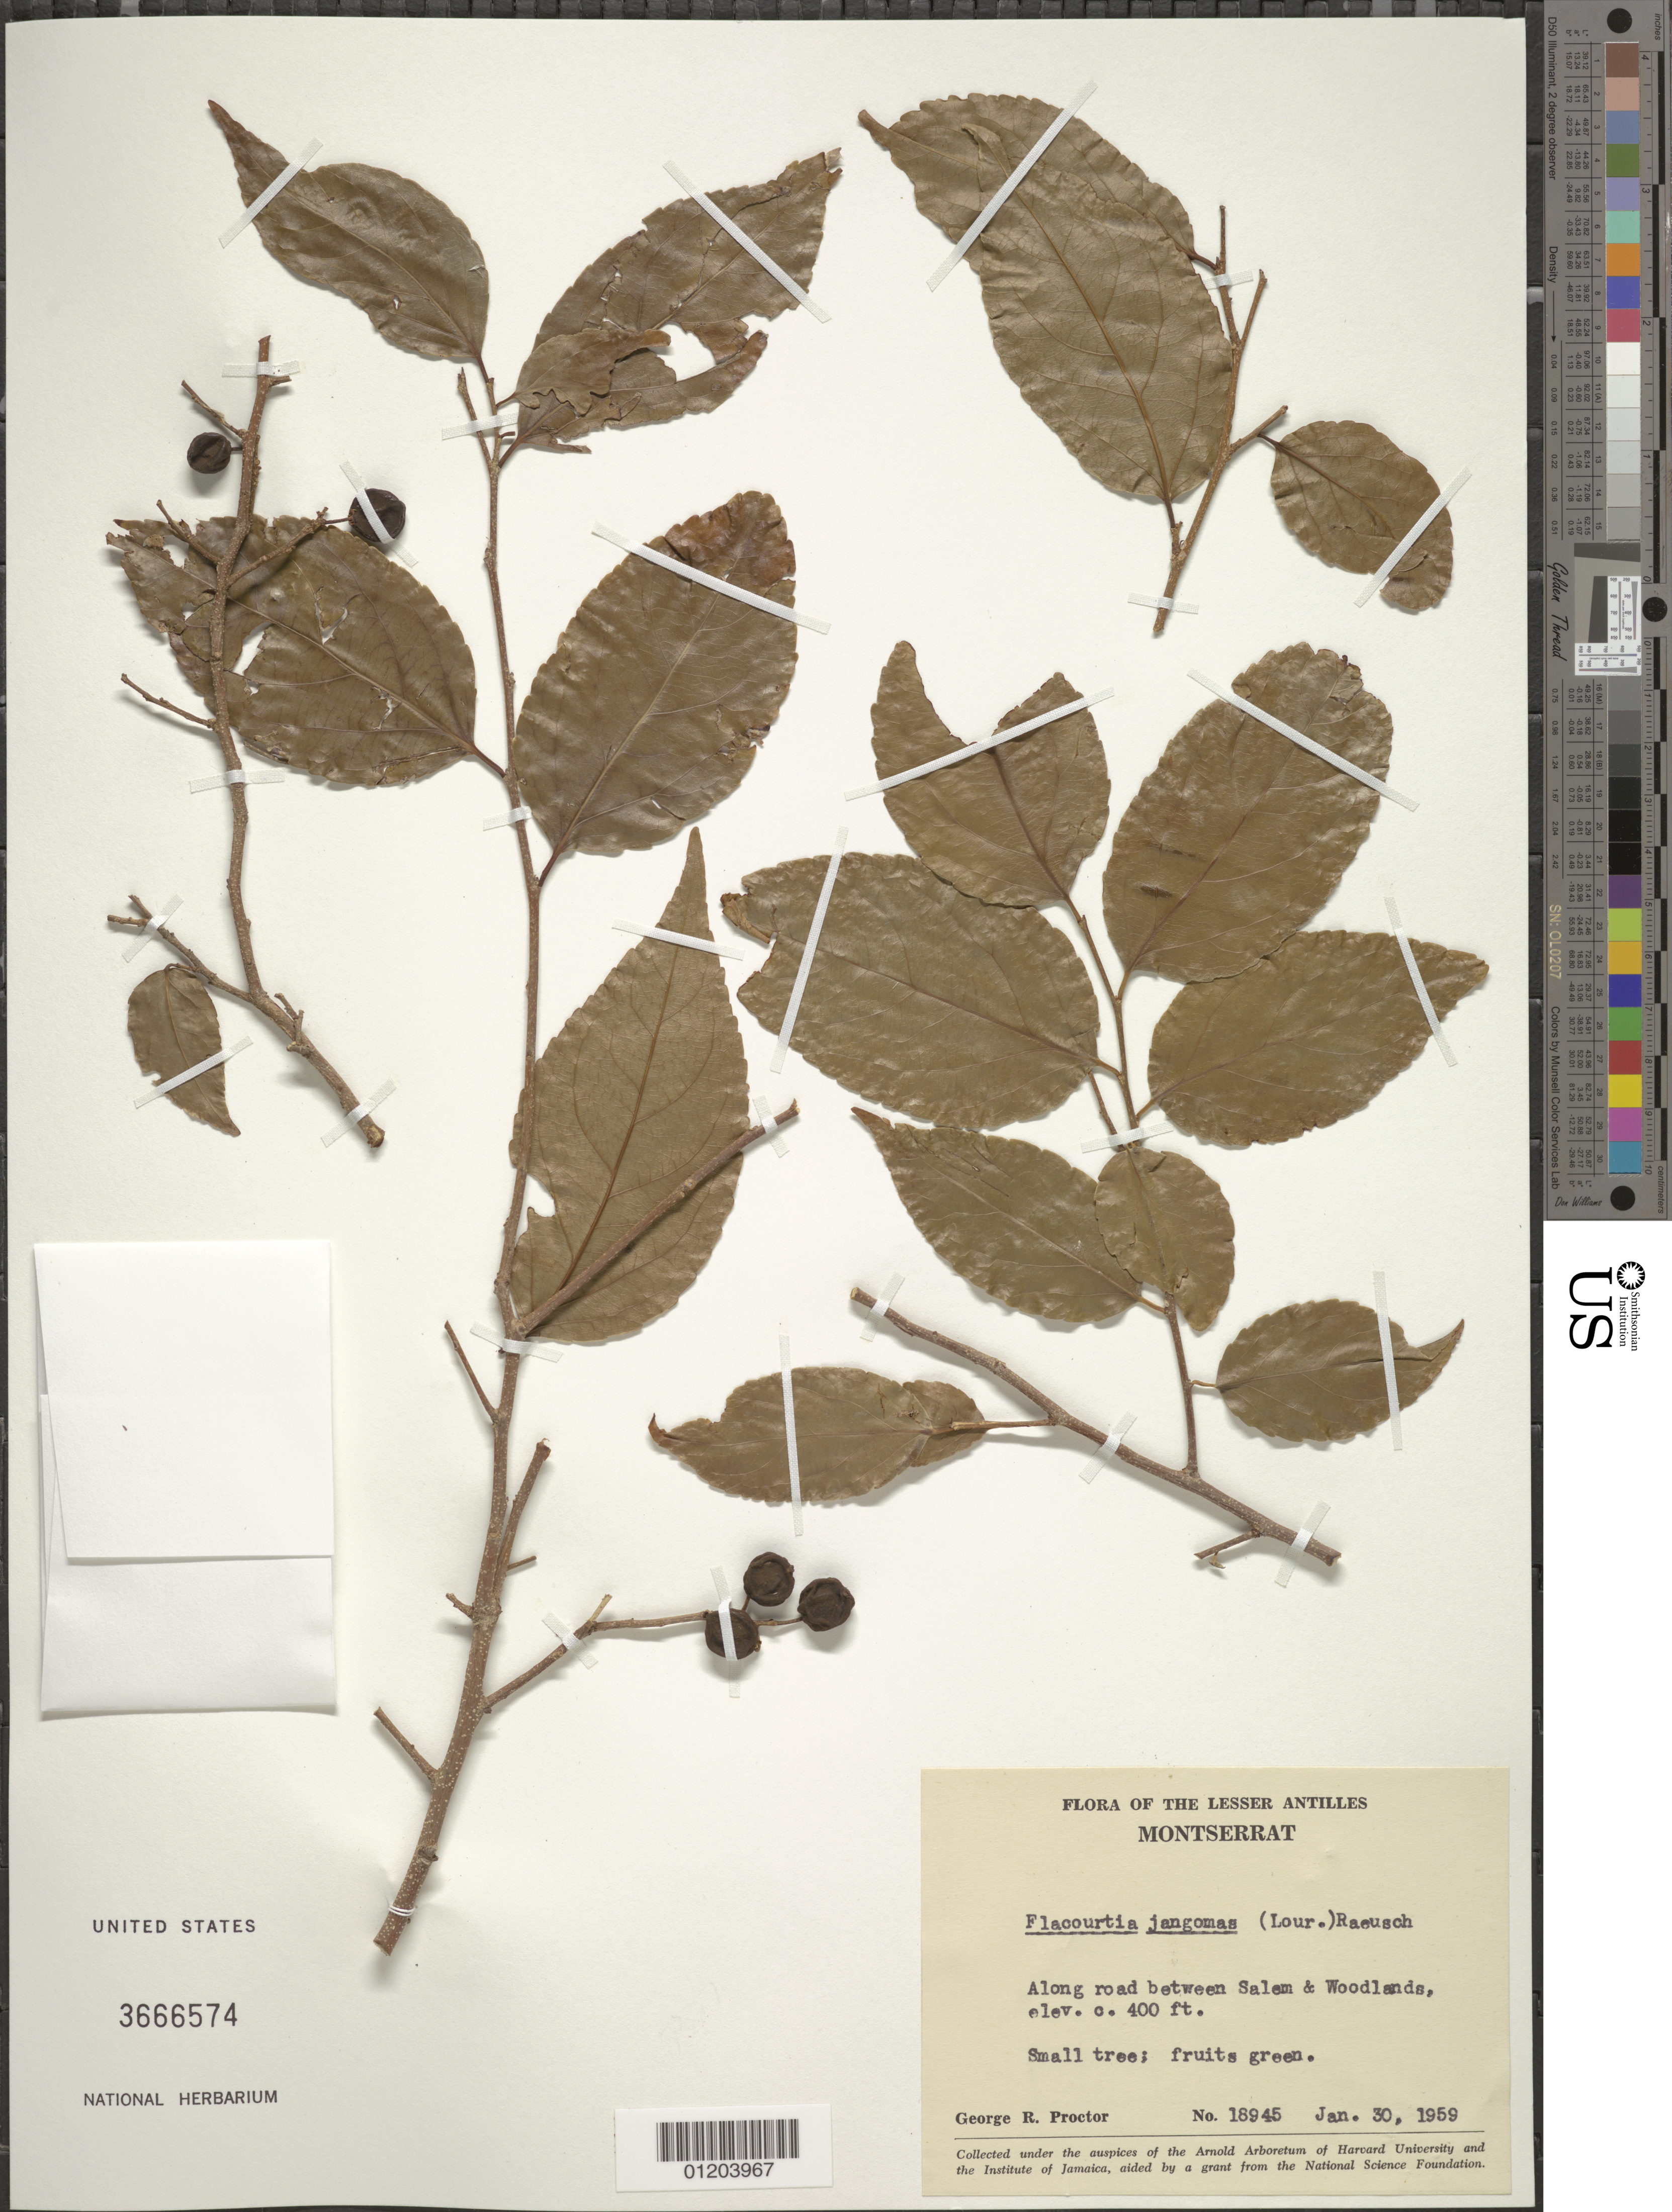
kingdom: Plantae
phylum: Tracheophyta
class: Magnoliopsida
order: Malpighiales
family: Salicaceae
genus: Flacourtia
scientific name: Flacourtia jangomas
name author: (Lour.) Raeusch.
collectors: G. R. Proctor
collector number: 18945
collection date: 1959-01-30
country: Montserrat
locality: Salem to Woodlands road.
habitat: Along road.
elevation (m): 122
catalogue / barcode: US 3666574